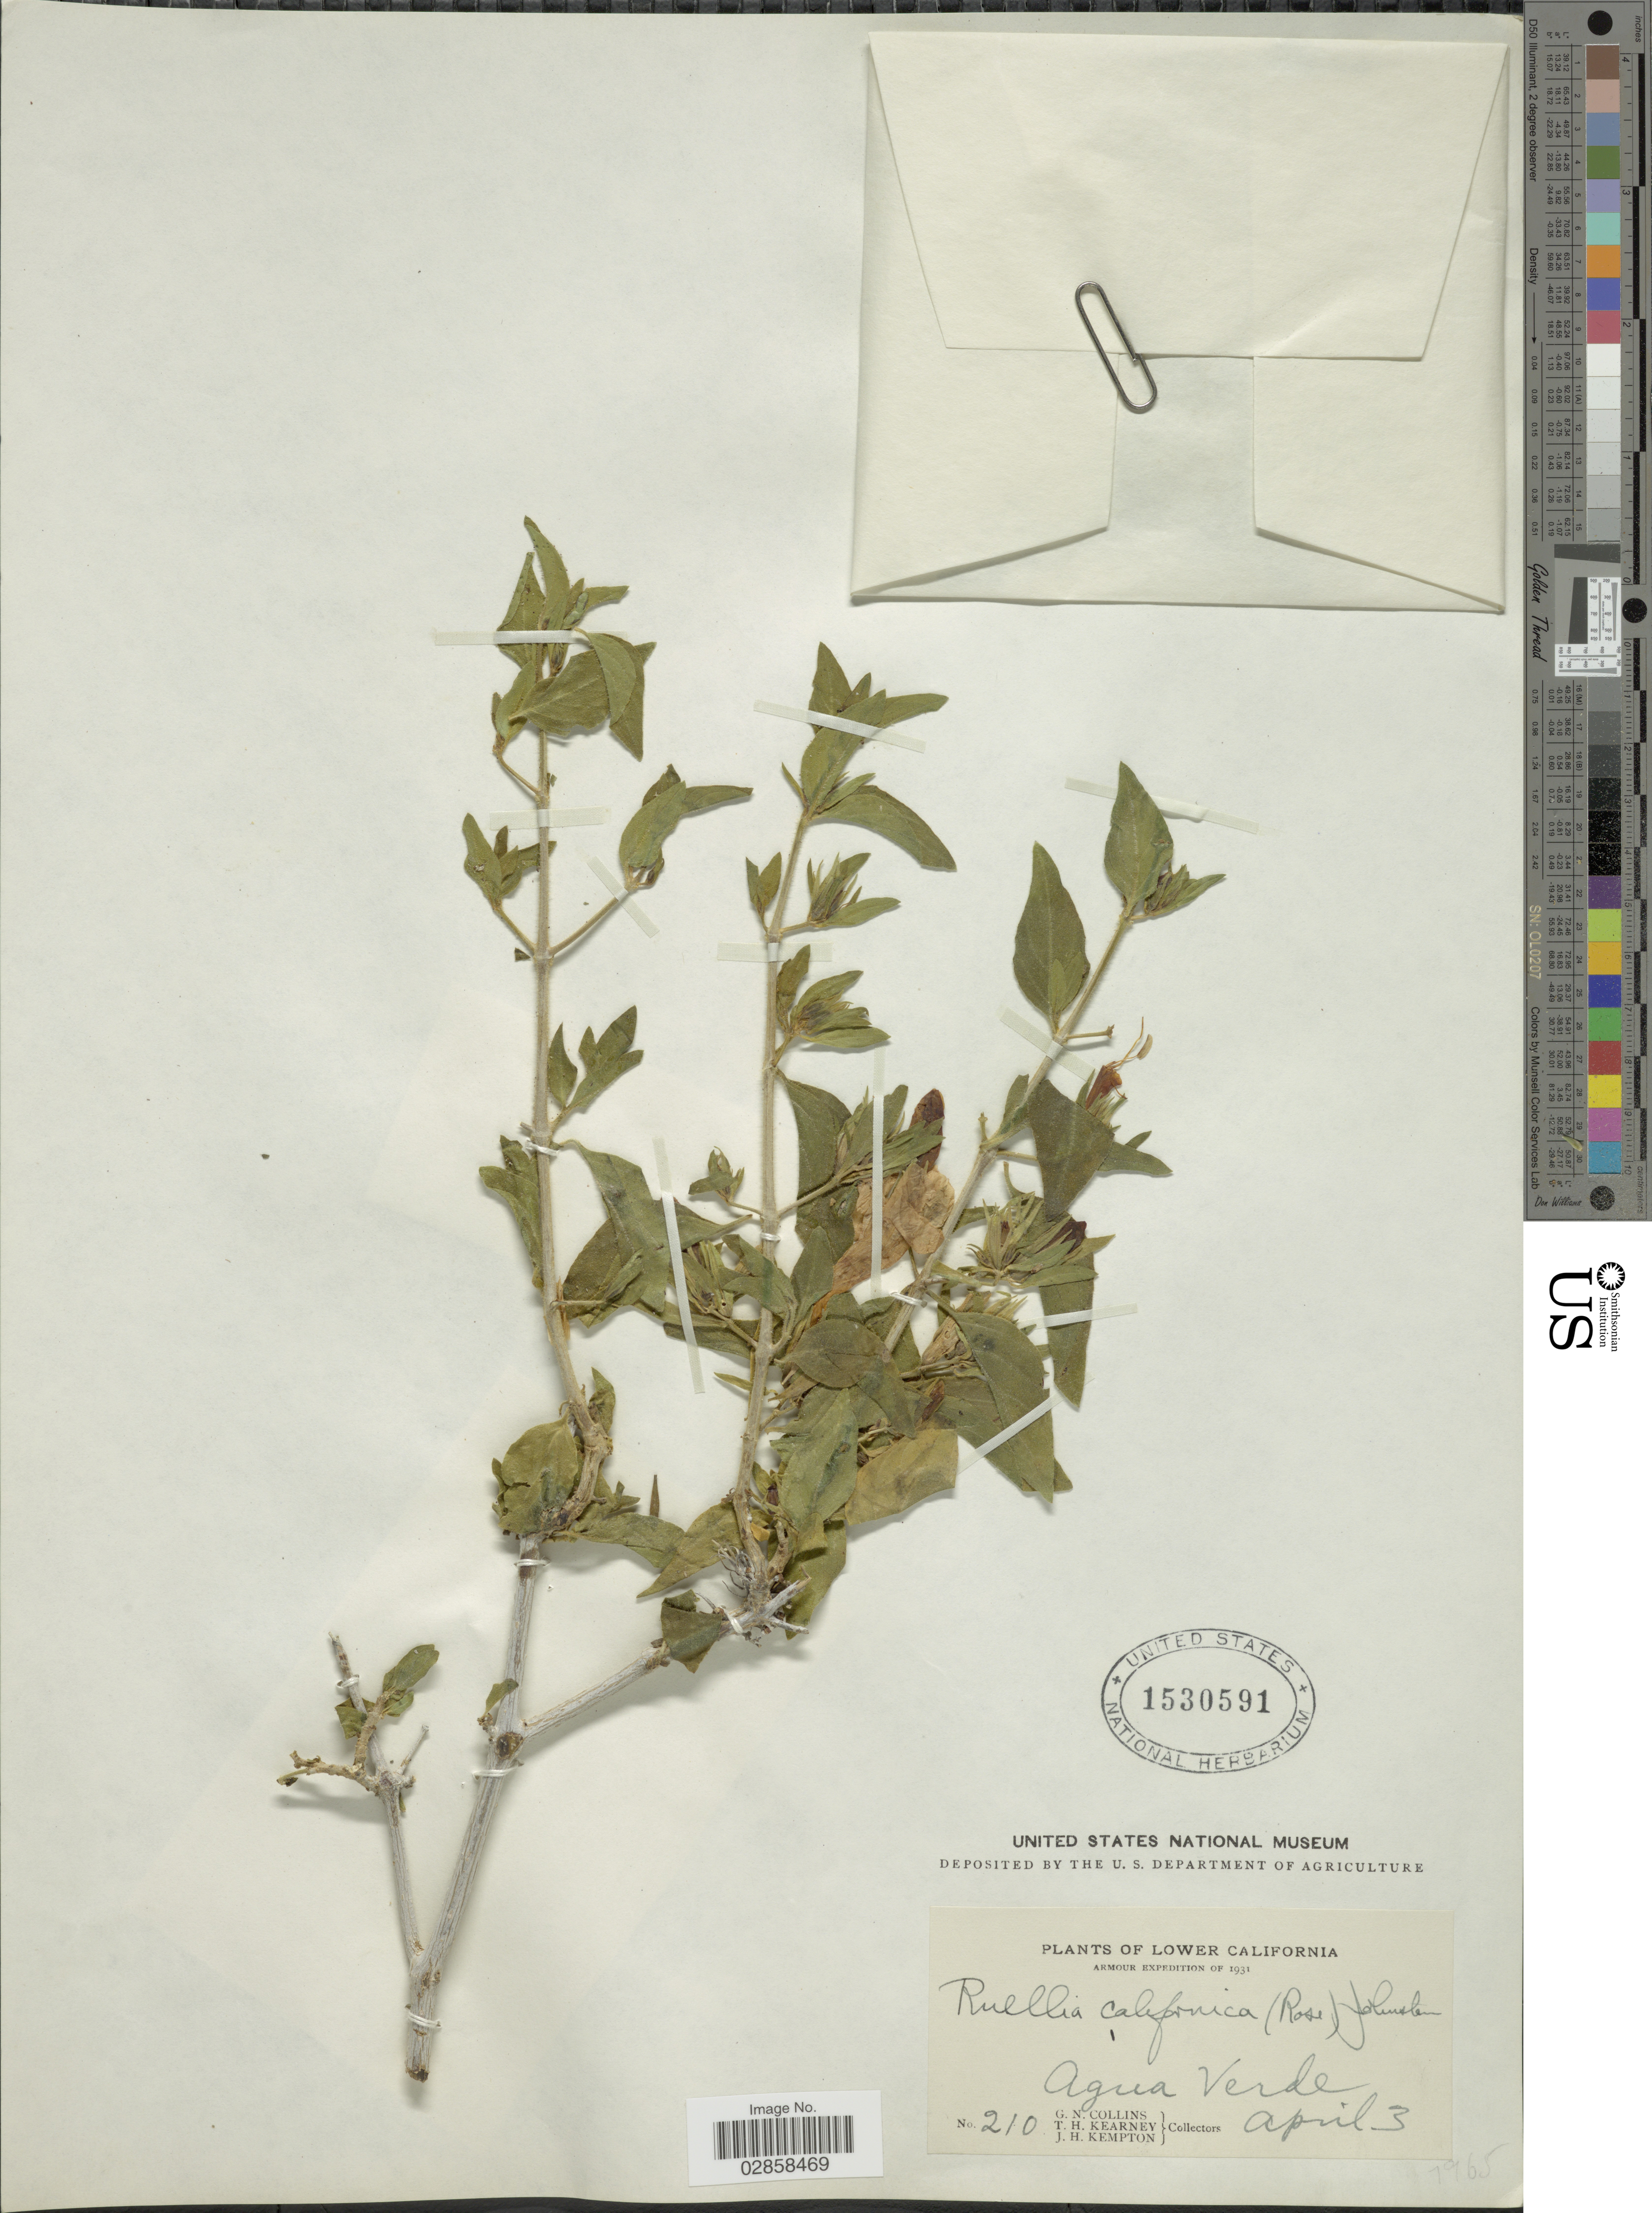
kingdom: Plantae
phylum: Tracheophyta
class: Magnoliopsida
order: Lamiales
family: Acanthaceae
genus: Ruellia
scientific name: Ruellia californica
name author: (Rose) I.M. Johnst.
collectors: G. Collins, T. H. Kearney & J. H. Kempton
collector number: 210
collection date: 1931-04-03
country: Mexico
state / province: Baja California Sur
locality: Lower California. Agua Verde.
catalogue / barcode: US 1530591